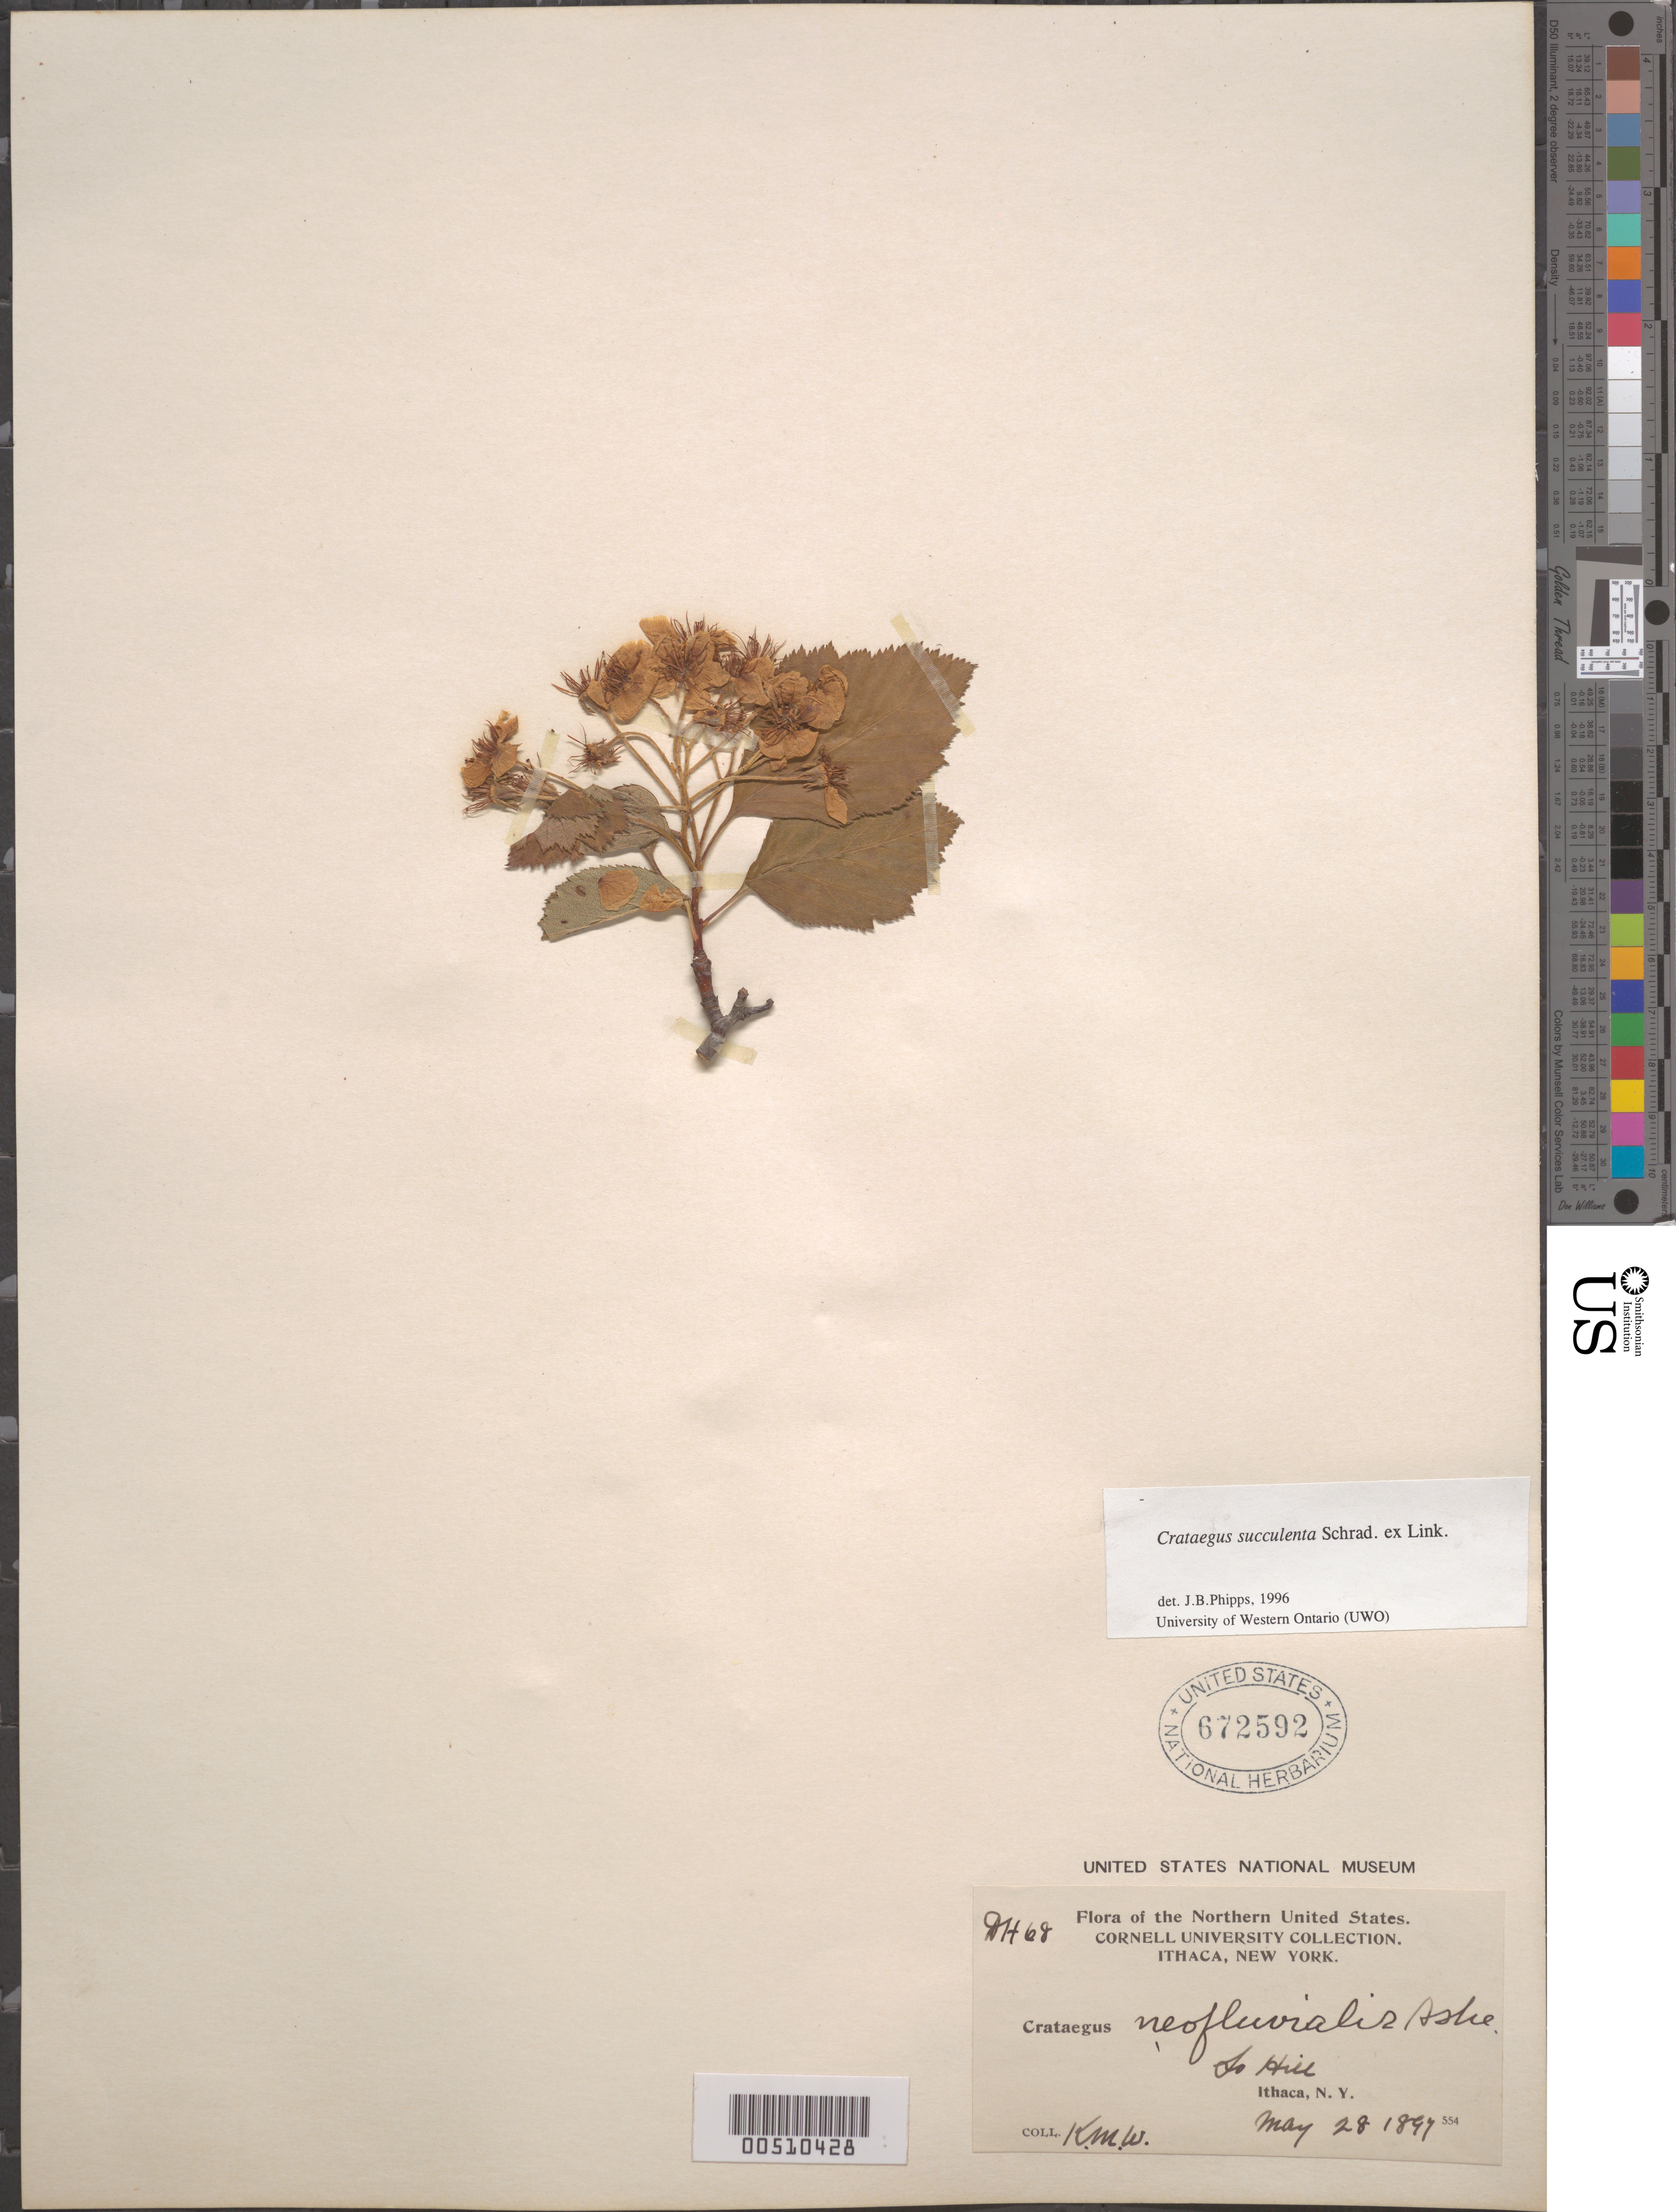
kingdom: Plantae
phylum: Tracheophyta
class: Magnoliopsida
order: Rosales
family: Rosaceae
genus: Crataegus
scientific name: Crataegus succulenta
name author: Schrad. ex Link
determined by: Phipps, James B., (UWO), University of Western Ontario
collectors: K. M. Wiegand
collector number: DH68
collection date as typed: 28 May 1897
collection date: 1897-05-28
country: United States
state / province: New York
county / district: Tompkins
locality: So. Hill, Ithaca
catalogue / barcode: US 672592